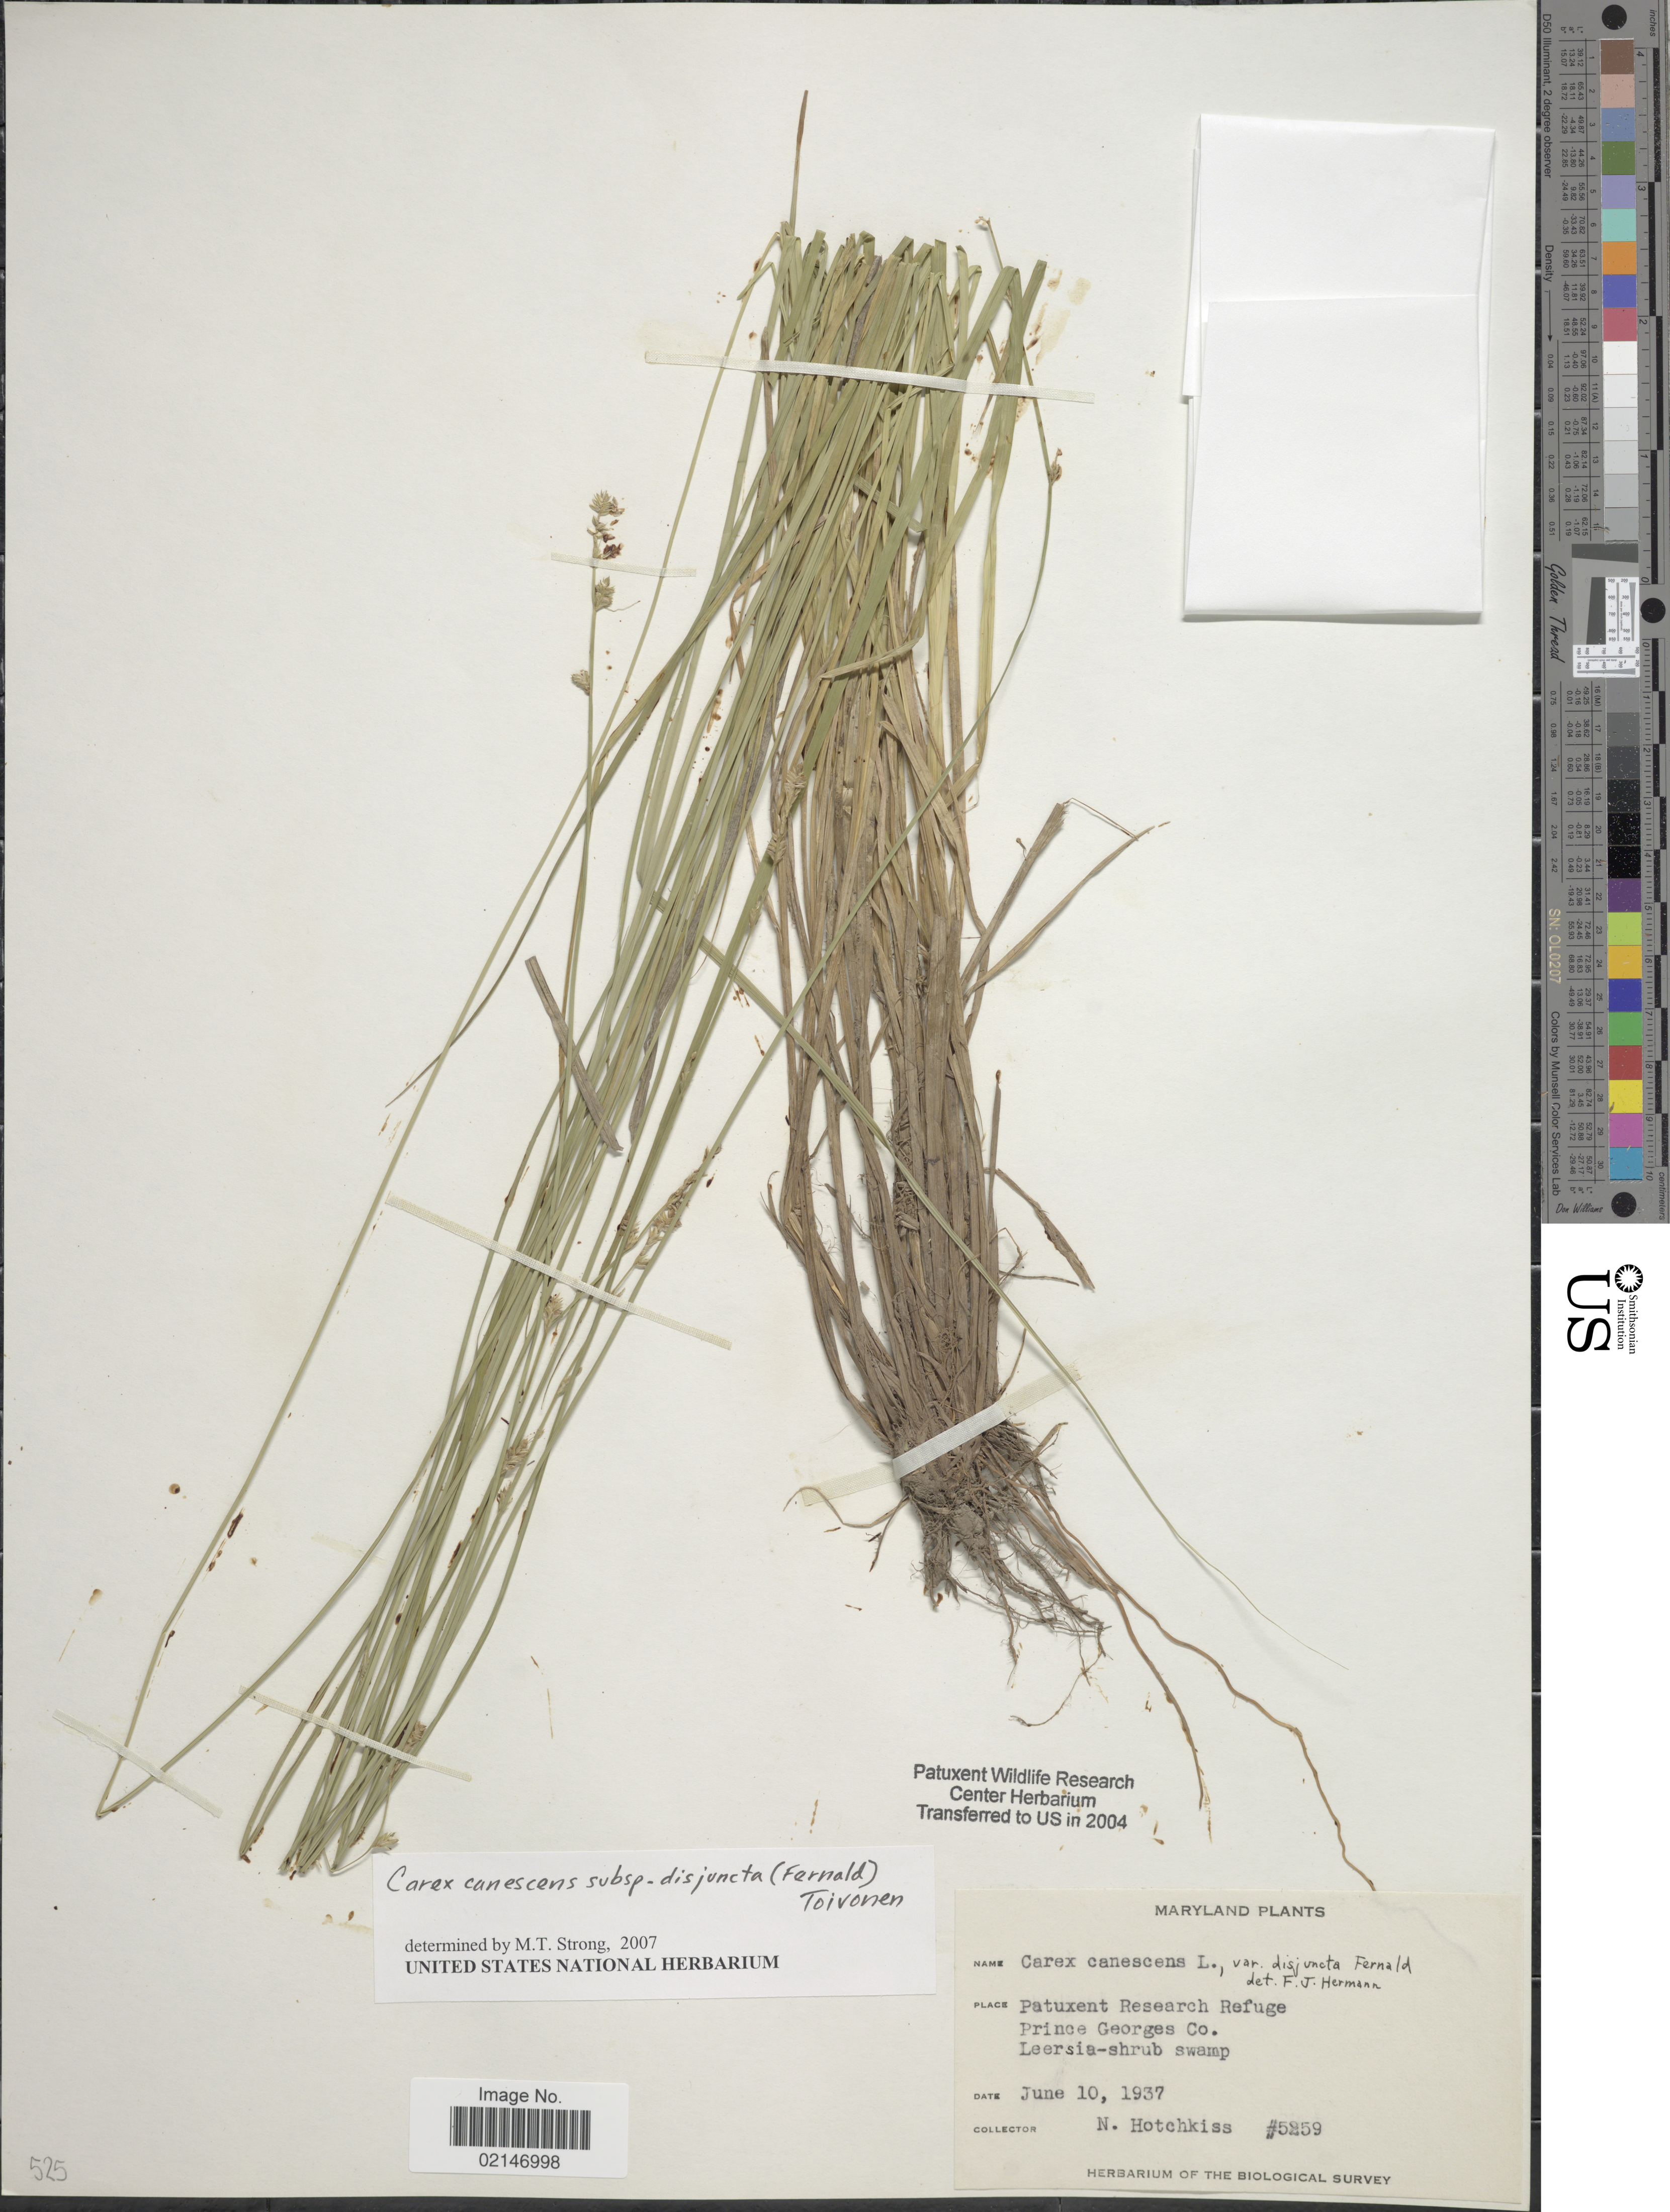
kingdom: Plantae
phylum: Tracheophyta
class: Liliopsida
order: Poales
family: Cyperaceae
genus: Carex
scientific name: Carex canescens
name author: L.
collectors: N. Hotchkiss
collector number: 5259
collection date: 1937-06-10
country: United States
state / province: Maryland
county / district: Prince George's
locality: Patuxent Research Refuge, Prince Georges Co., Leersia-shrub swamp